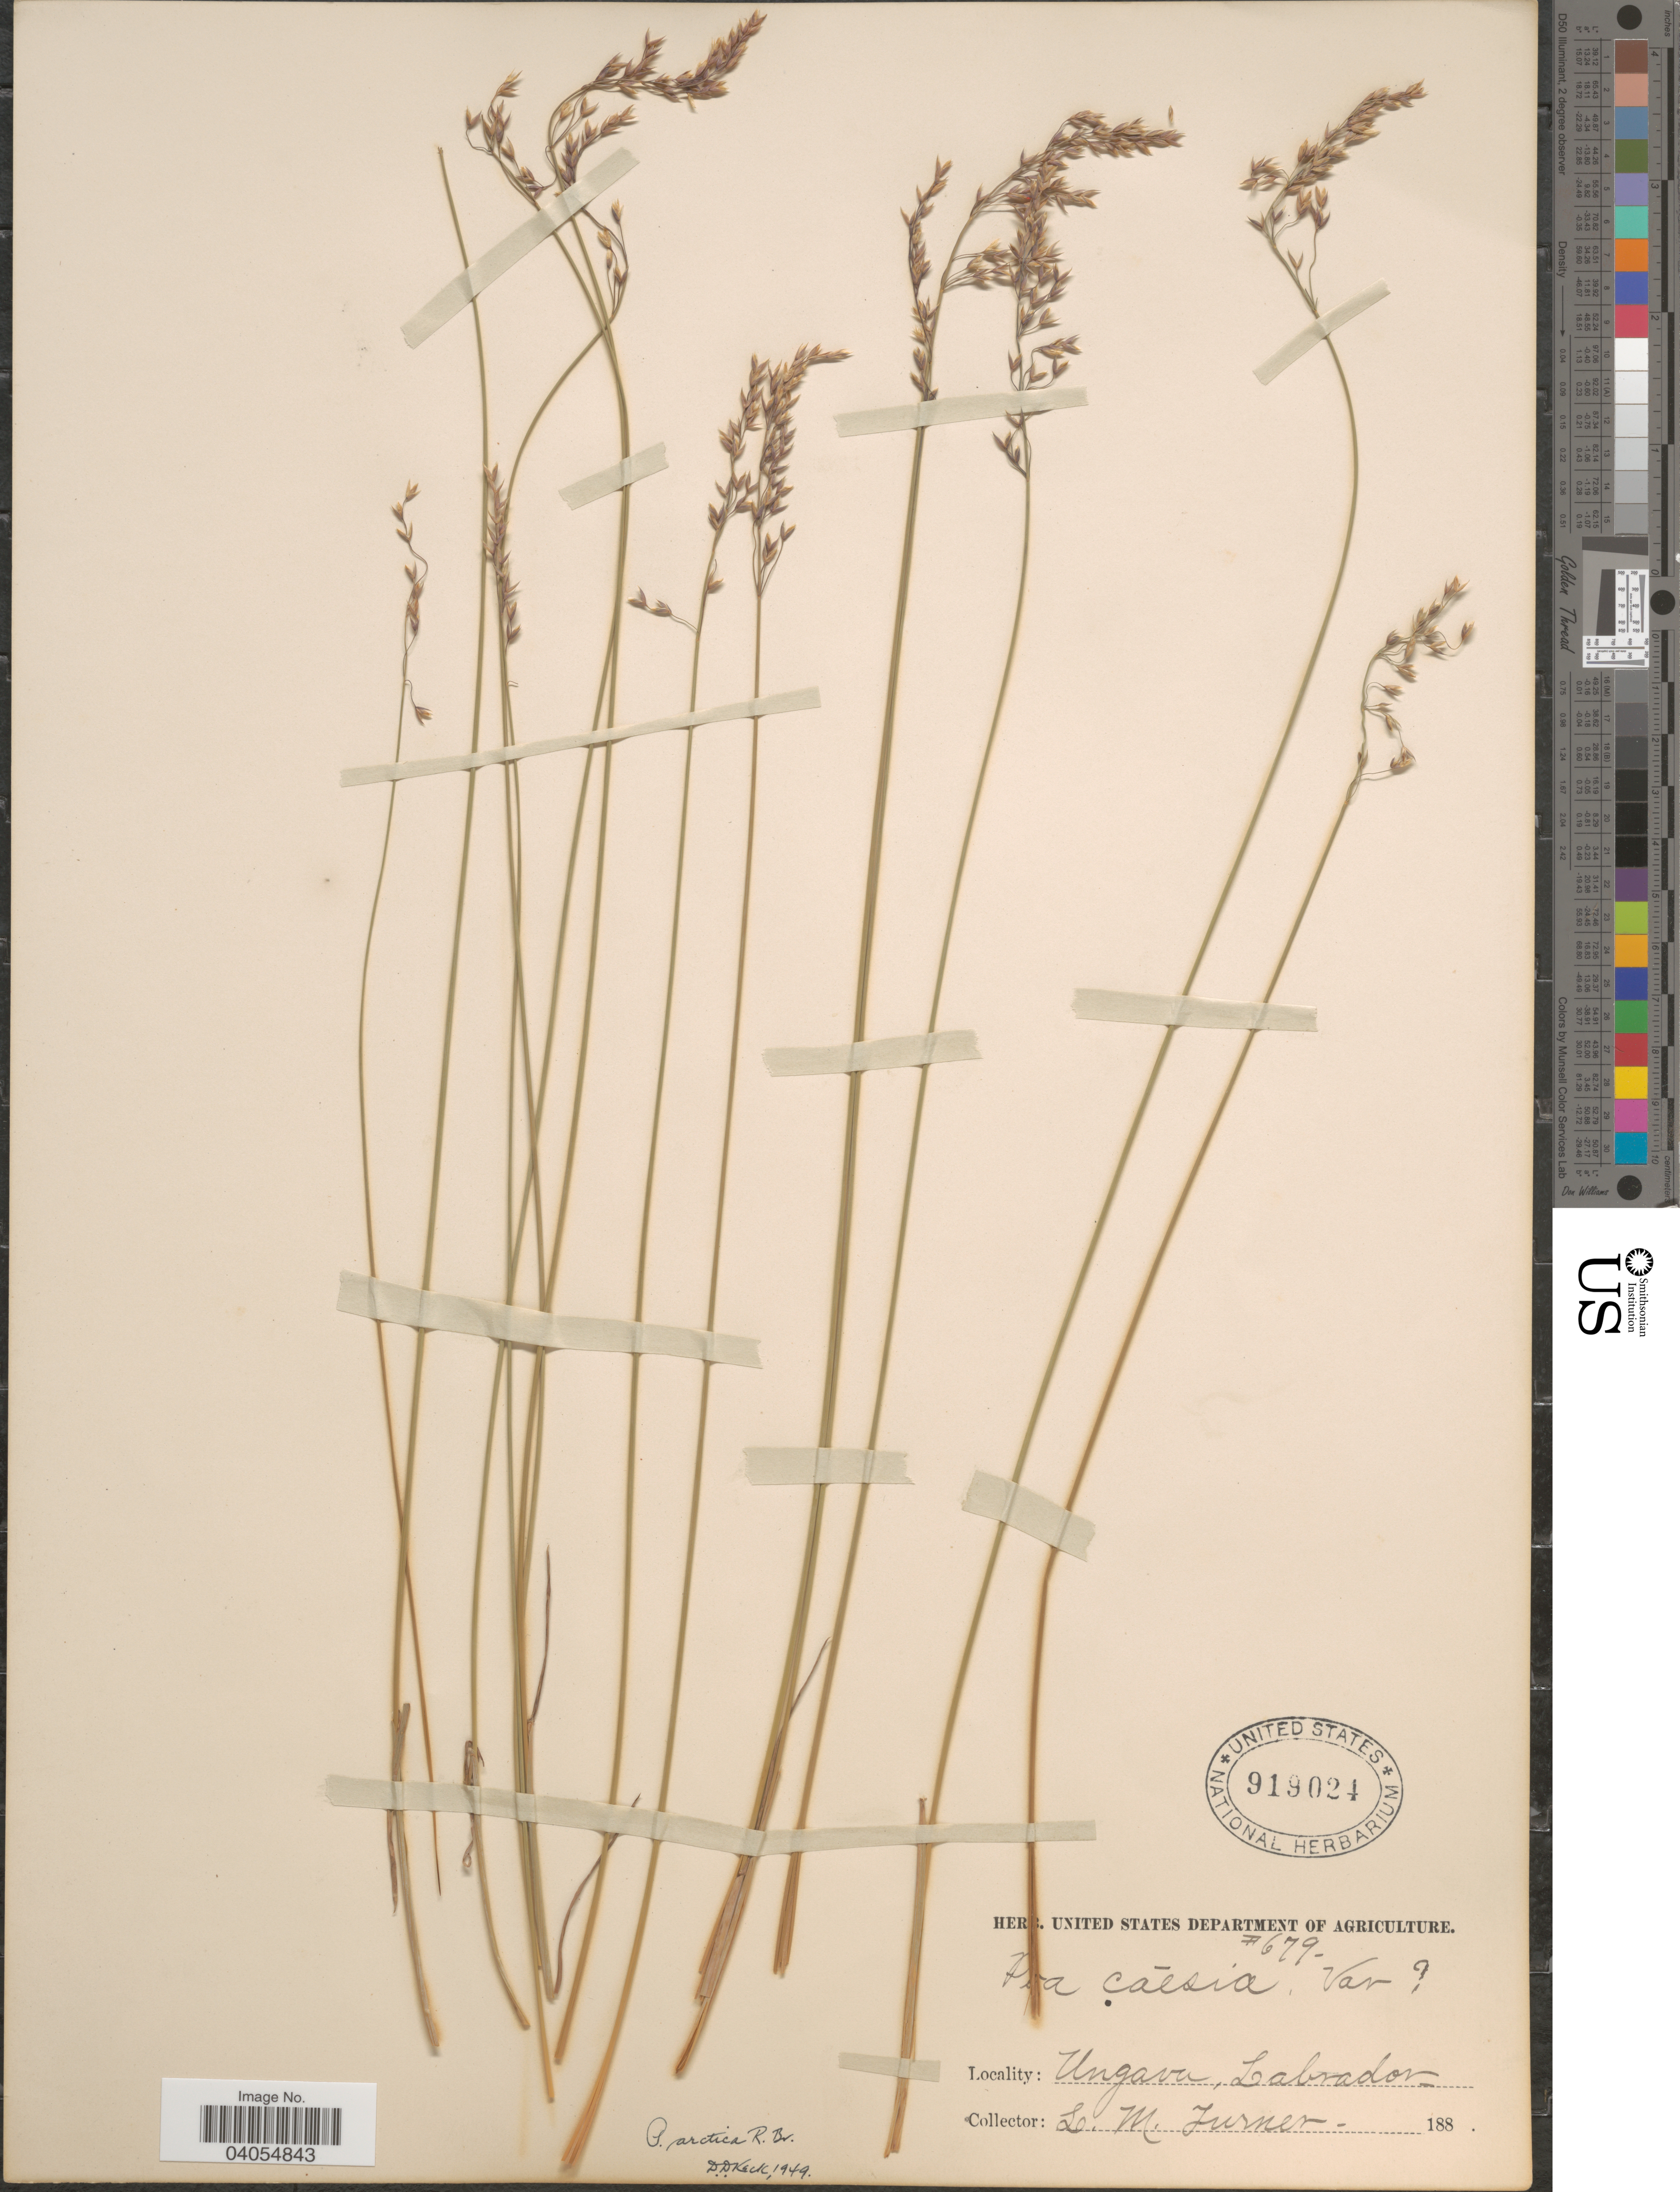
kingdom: Plantae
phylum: Tracheophyta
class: Liliopsida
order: Poales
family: Poaceae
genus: Poa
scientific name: Poa arctica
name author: R. Br.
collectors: L. M. Turner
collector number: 679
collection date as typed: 188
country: Canada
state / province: Newfoundland and Labrador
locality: Ungava, Labrador.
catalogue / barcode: US 919024